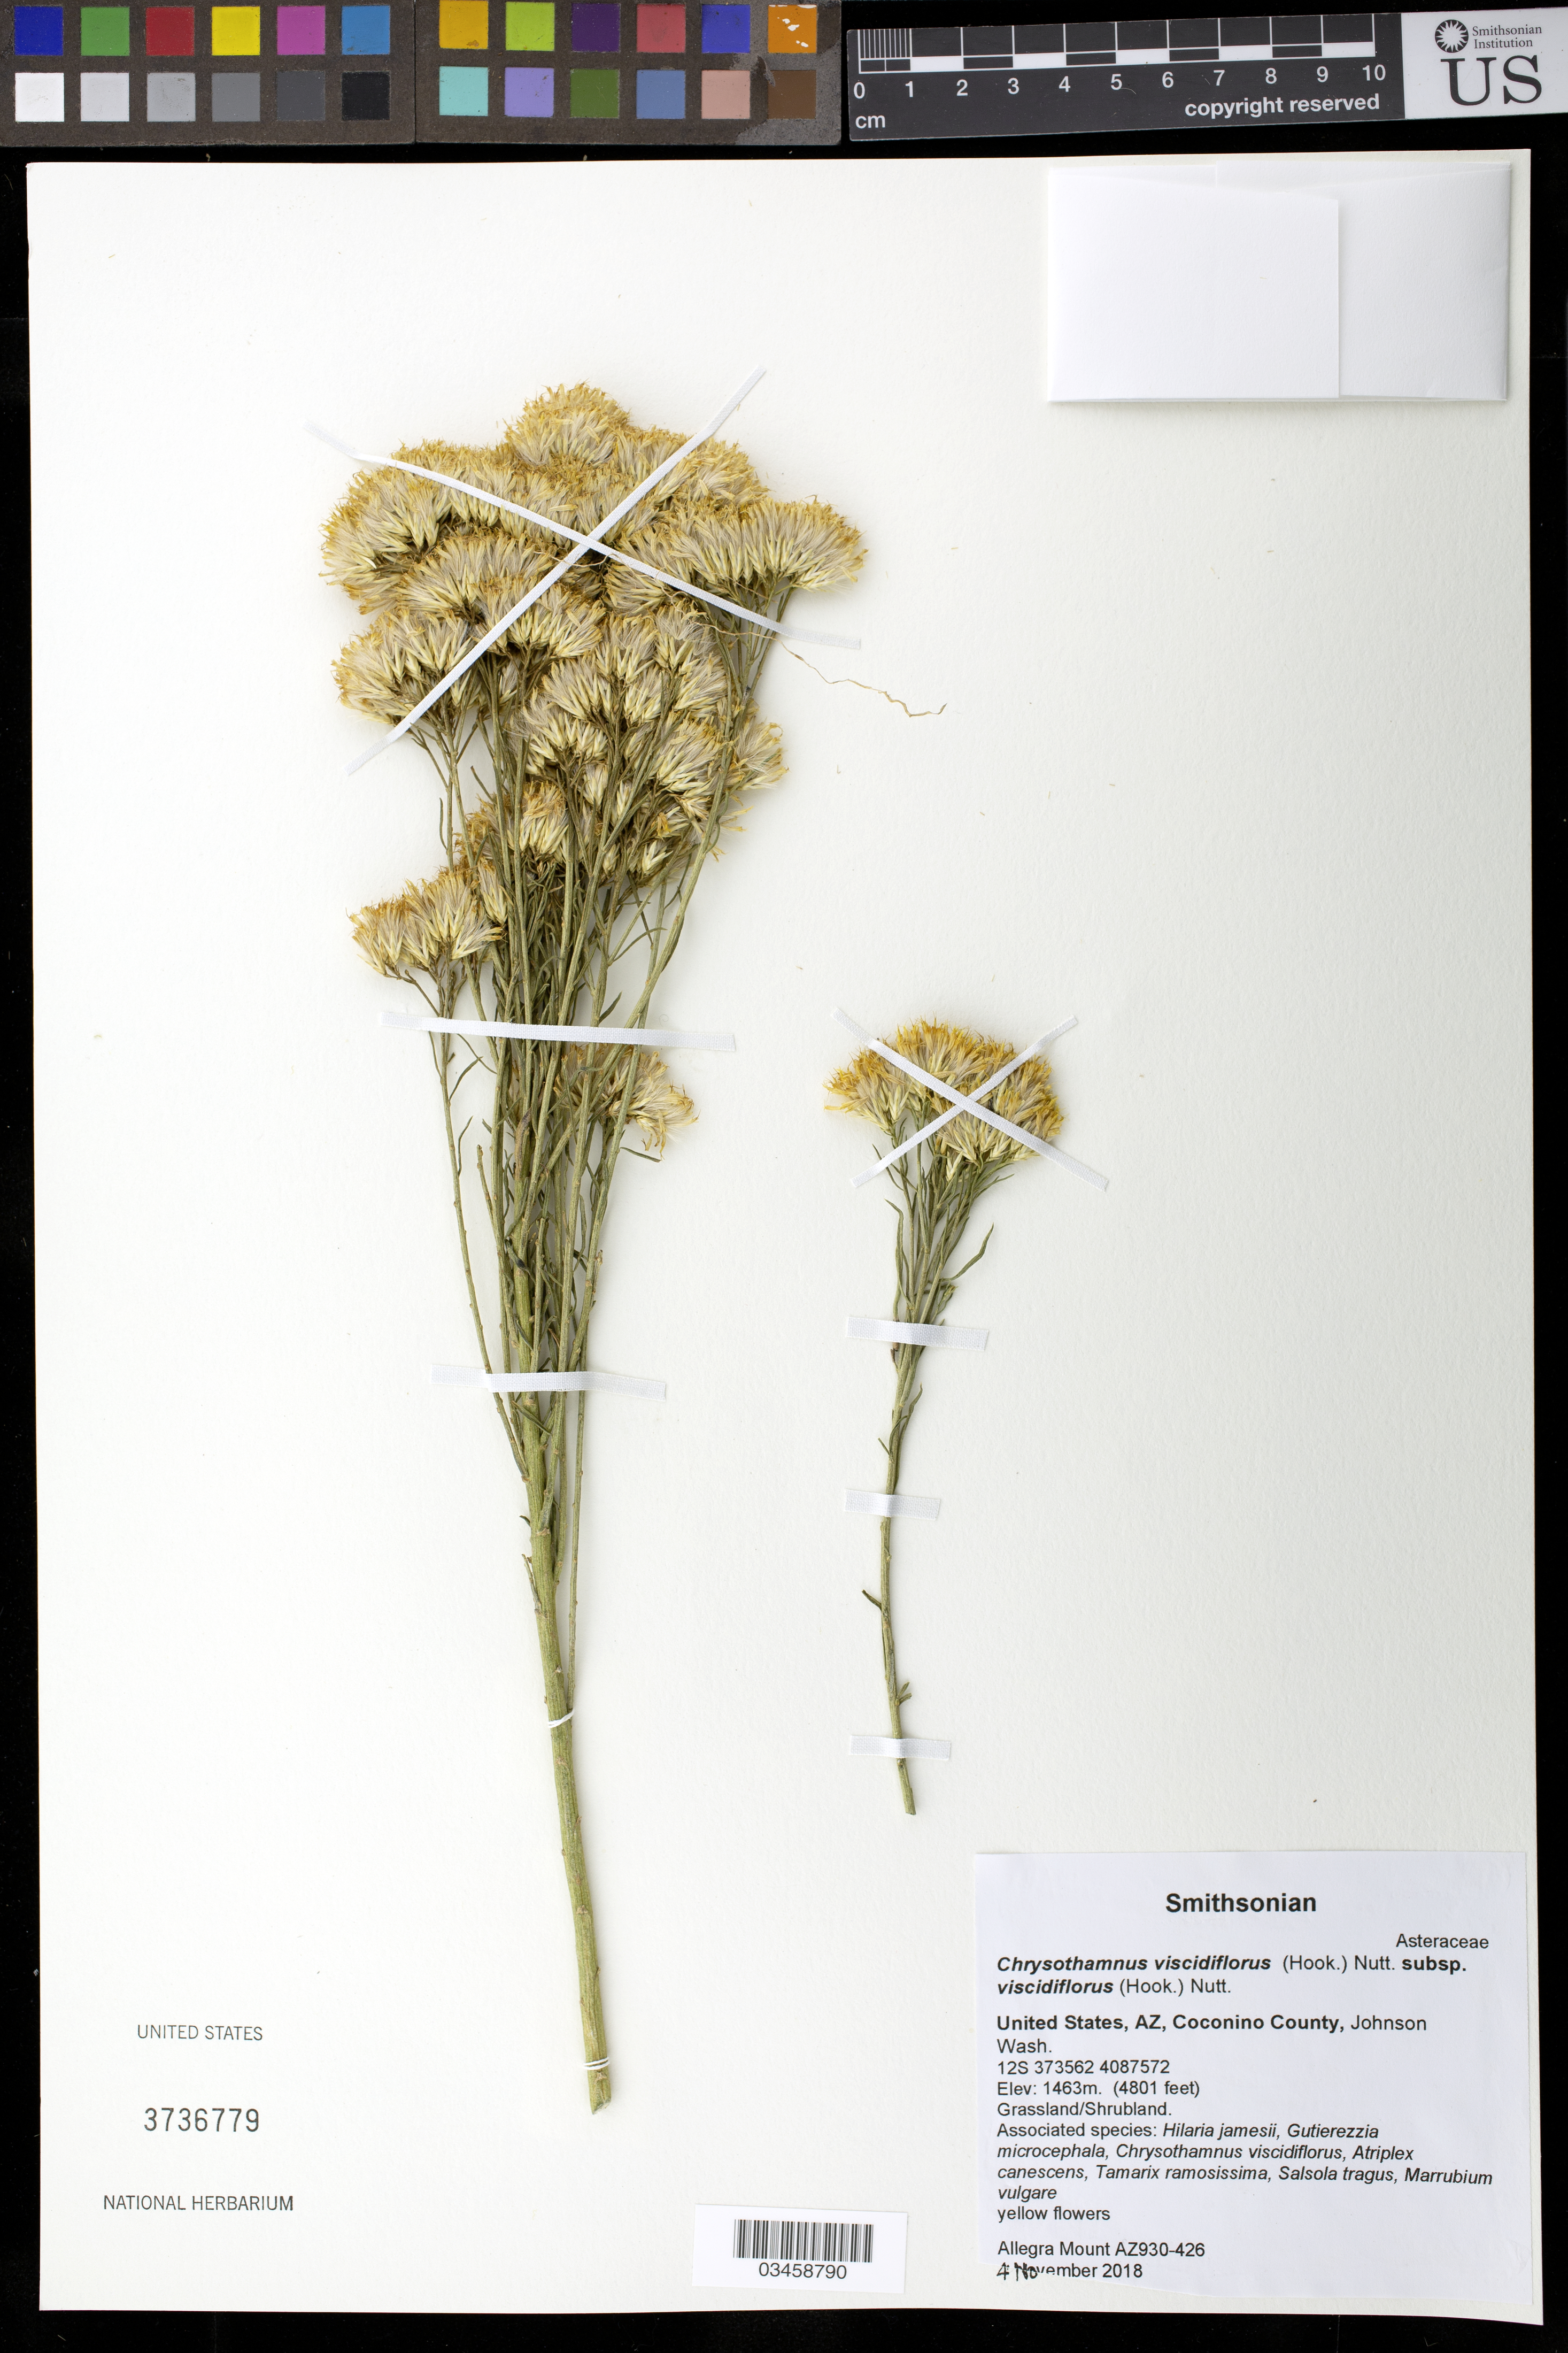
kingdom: Plantae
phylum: Tracheophyta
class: Magnoliopsida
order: Asterales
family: Asteraceae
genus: Chrysothamnus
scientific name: Chrysothamnus viscidiflorus subsp. viscidiflorus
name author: (Hook.) Nutt.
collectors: A. Mount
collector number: AZ930-426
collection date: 2018-11-04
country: United States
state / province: Arizona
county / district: Cococino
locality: Johnson Wash.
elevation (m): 1463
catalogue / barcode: US 3736779